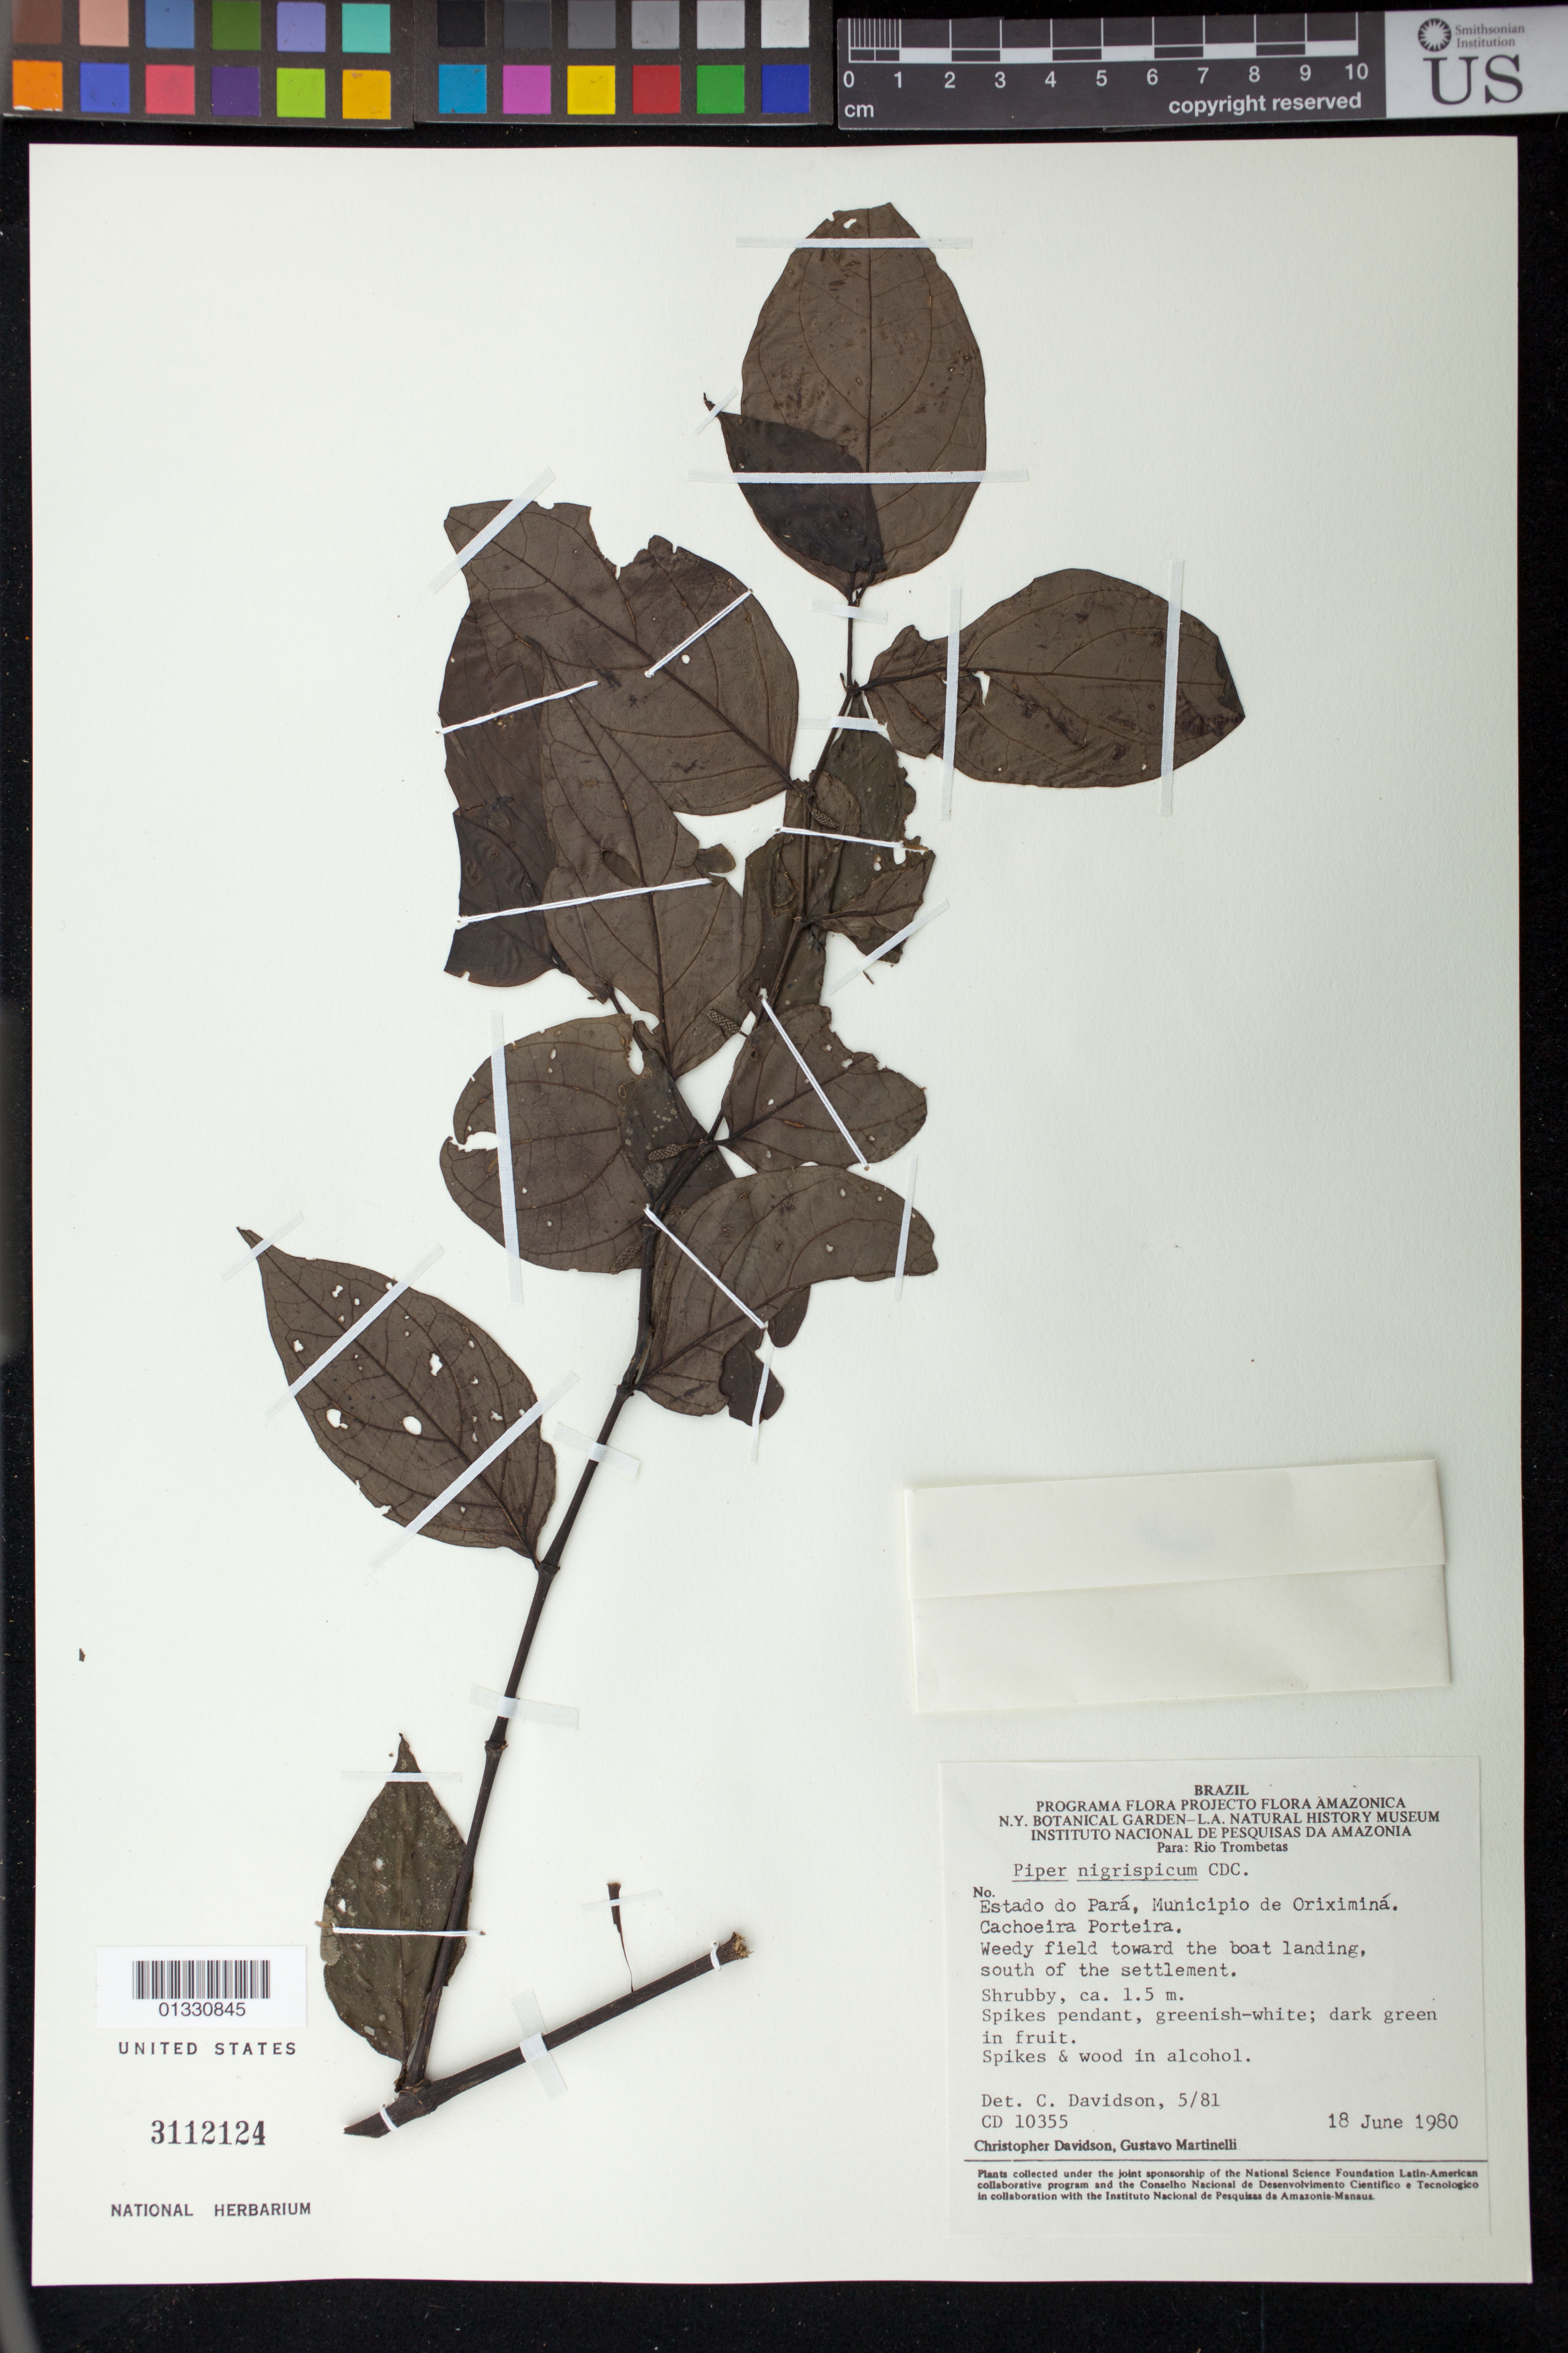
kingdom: Plantae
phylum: Tracheophyta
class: Magnoliopsida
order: Piperales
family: Piperaceae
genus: Piper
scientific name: Piper nigrispicum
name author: C. DC.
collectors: C. Davidson & G. Martinelli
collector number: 10355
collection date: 1980-06-18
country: Brazil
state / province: Pará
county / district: Oriximiná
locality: Cachoeira Porteira, south of the settlement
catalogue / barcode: US 3112124